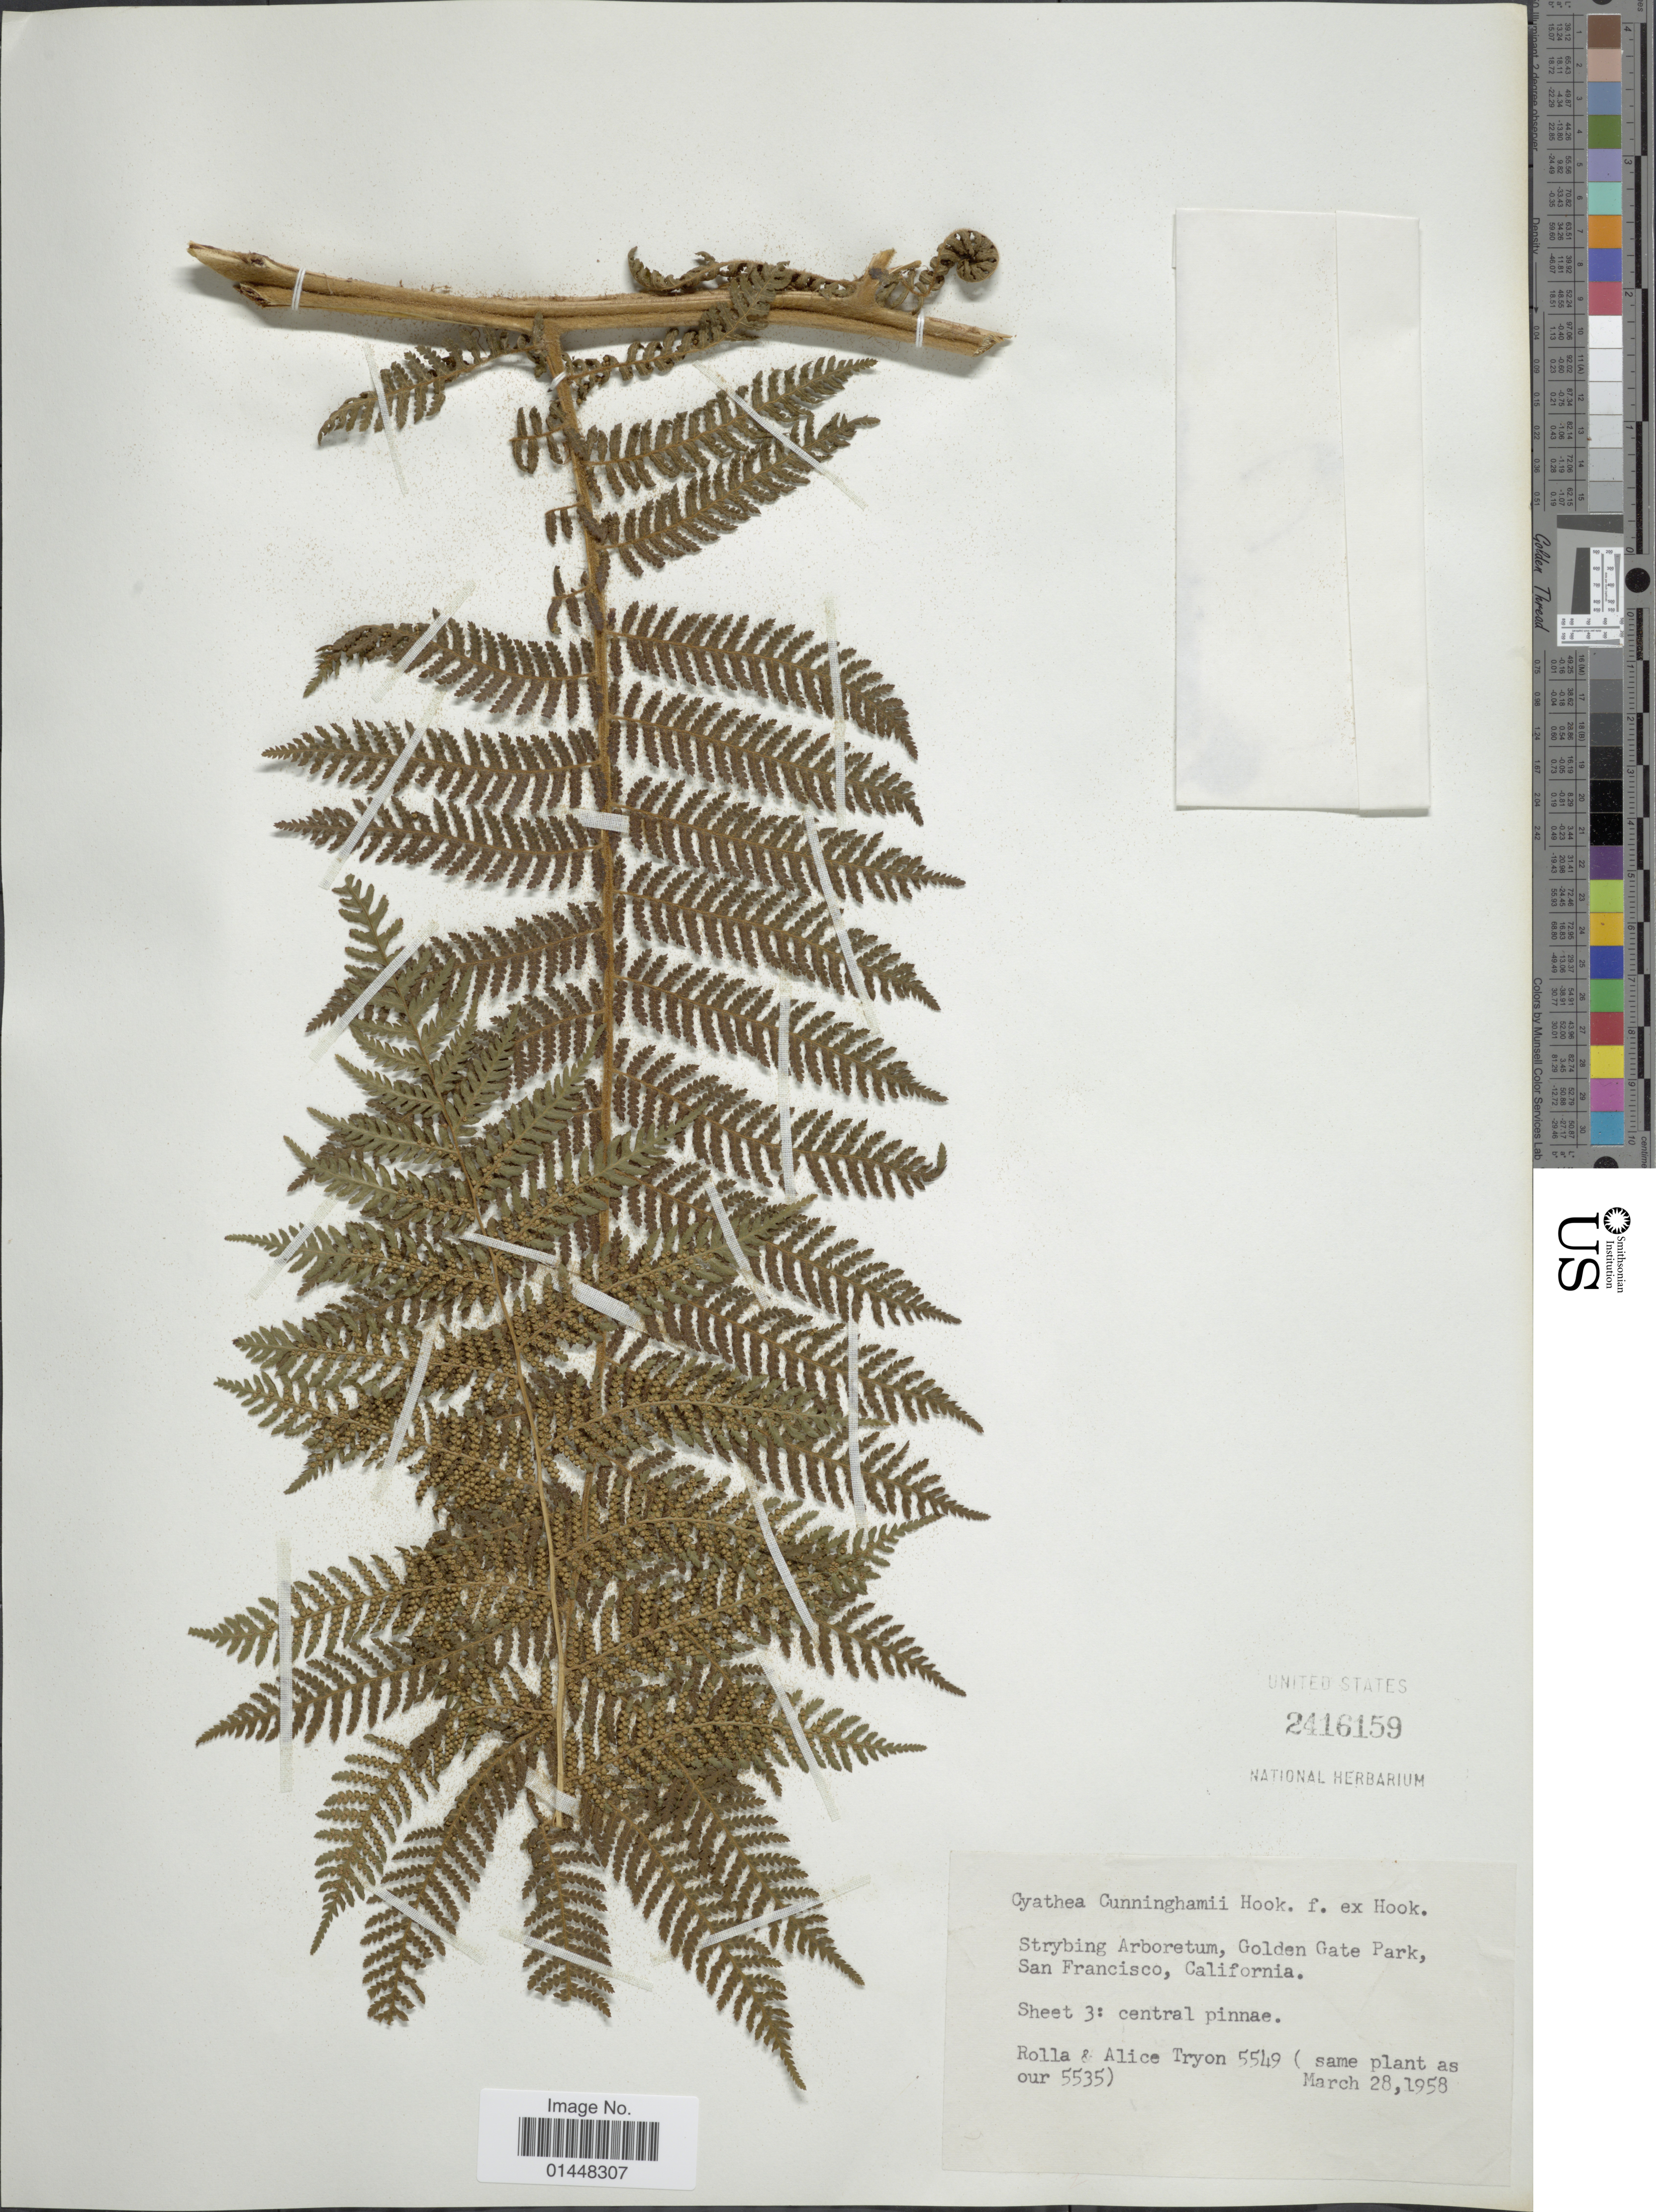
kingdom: Plantae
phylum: Tracheophyta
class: Polypodiopsida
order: Cyatheales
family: Cyatheaceae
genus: Cyathea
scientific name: Cyathea cunninghamii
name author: Hook. f.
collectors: R. M. Tryon & A. F. Tryon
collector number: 5549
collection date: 1958-03-28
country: United States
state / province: California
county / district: San Francisco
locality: Strybing Arboretum, Golden Gate Park, San Francisco.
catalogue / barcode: US 2416159